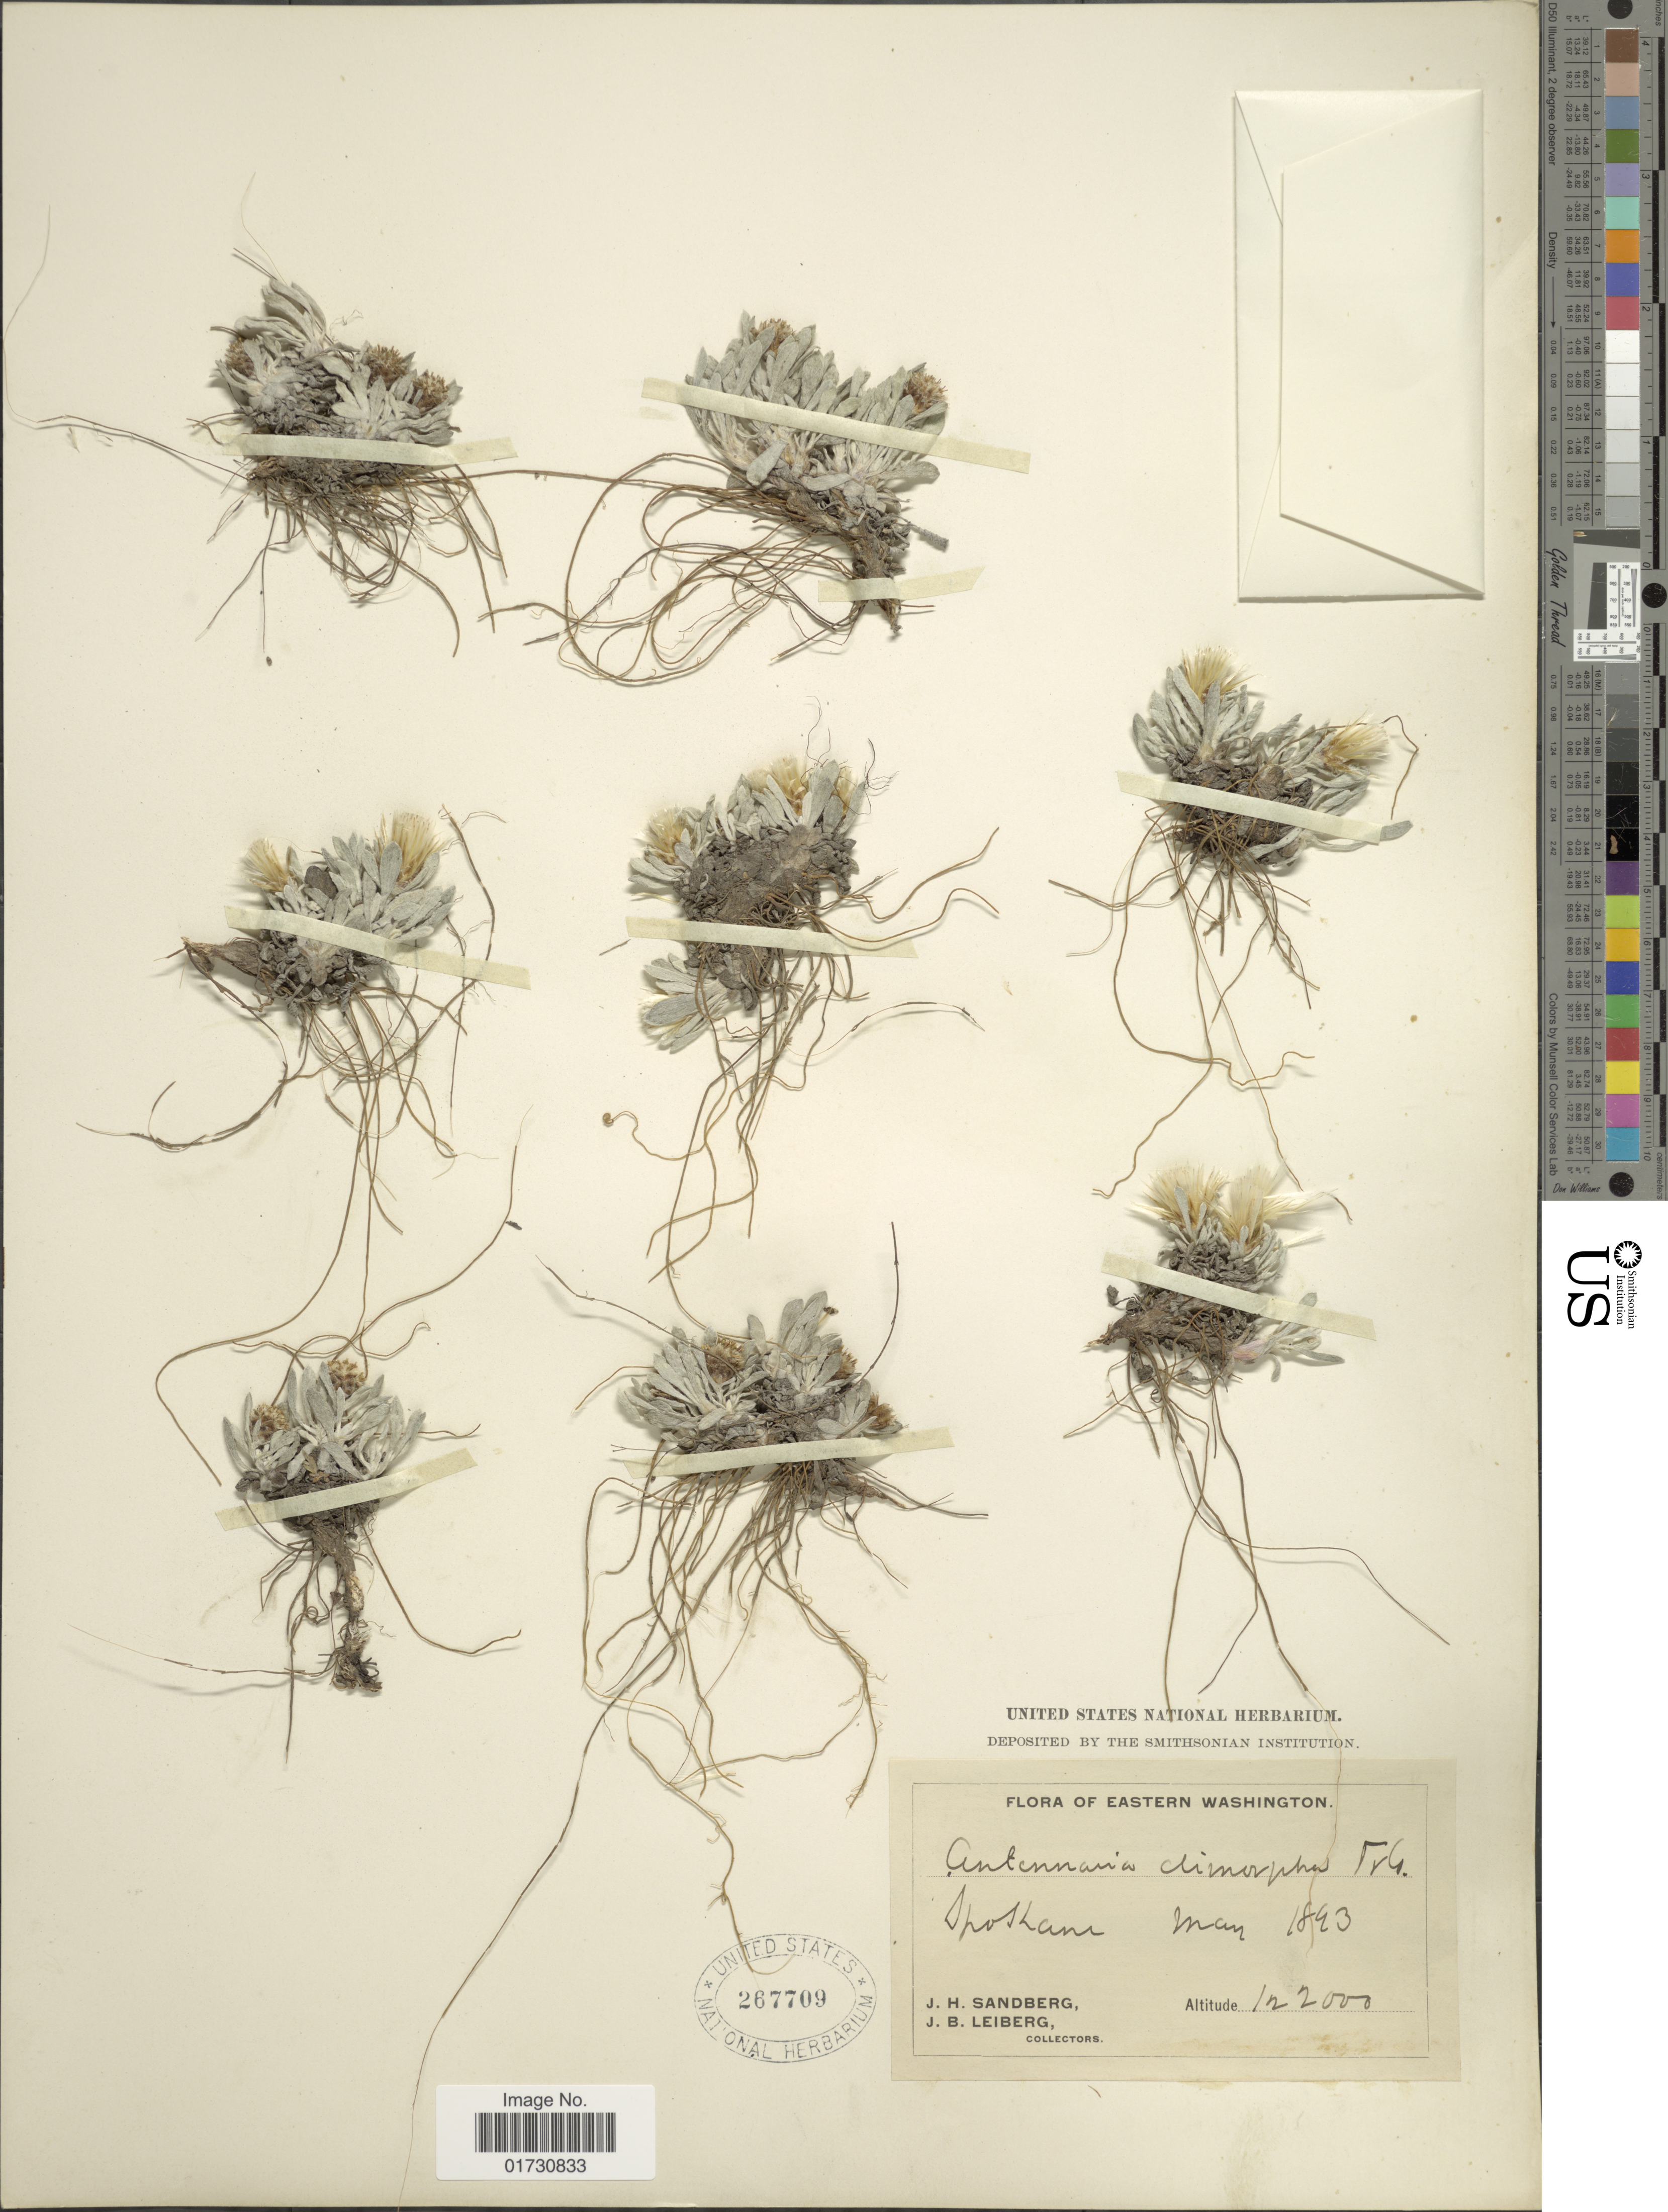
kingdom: Plantae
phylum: Tracheophyta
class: Magnoliopsida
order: Asterales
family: Asteraceae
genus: Antennaria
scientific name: Antennaria dimorpha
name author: (Nutt.) Torr. & A. Gray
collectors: J. H. Sandberg & J. B. Leiberg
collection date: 1893-05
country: United States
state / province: Washington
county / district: Spokane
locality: Eastern Washington, Spokane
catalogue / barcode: US 267709